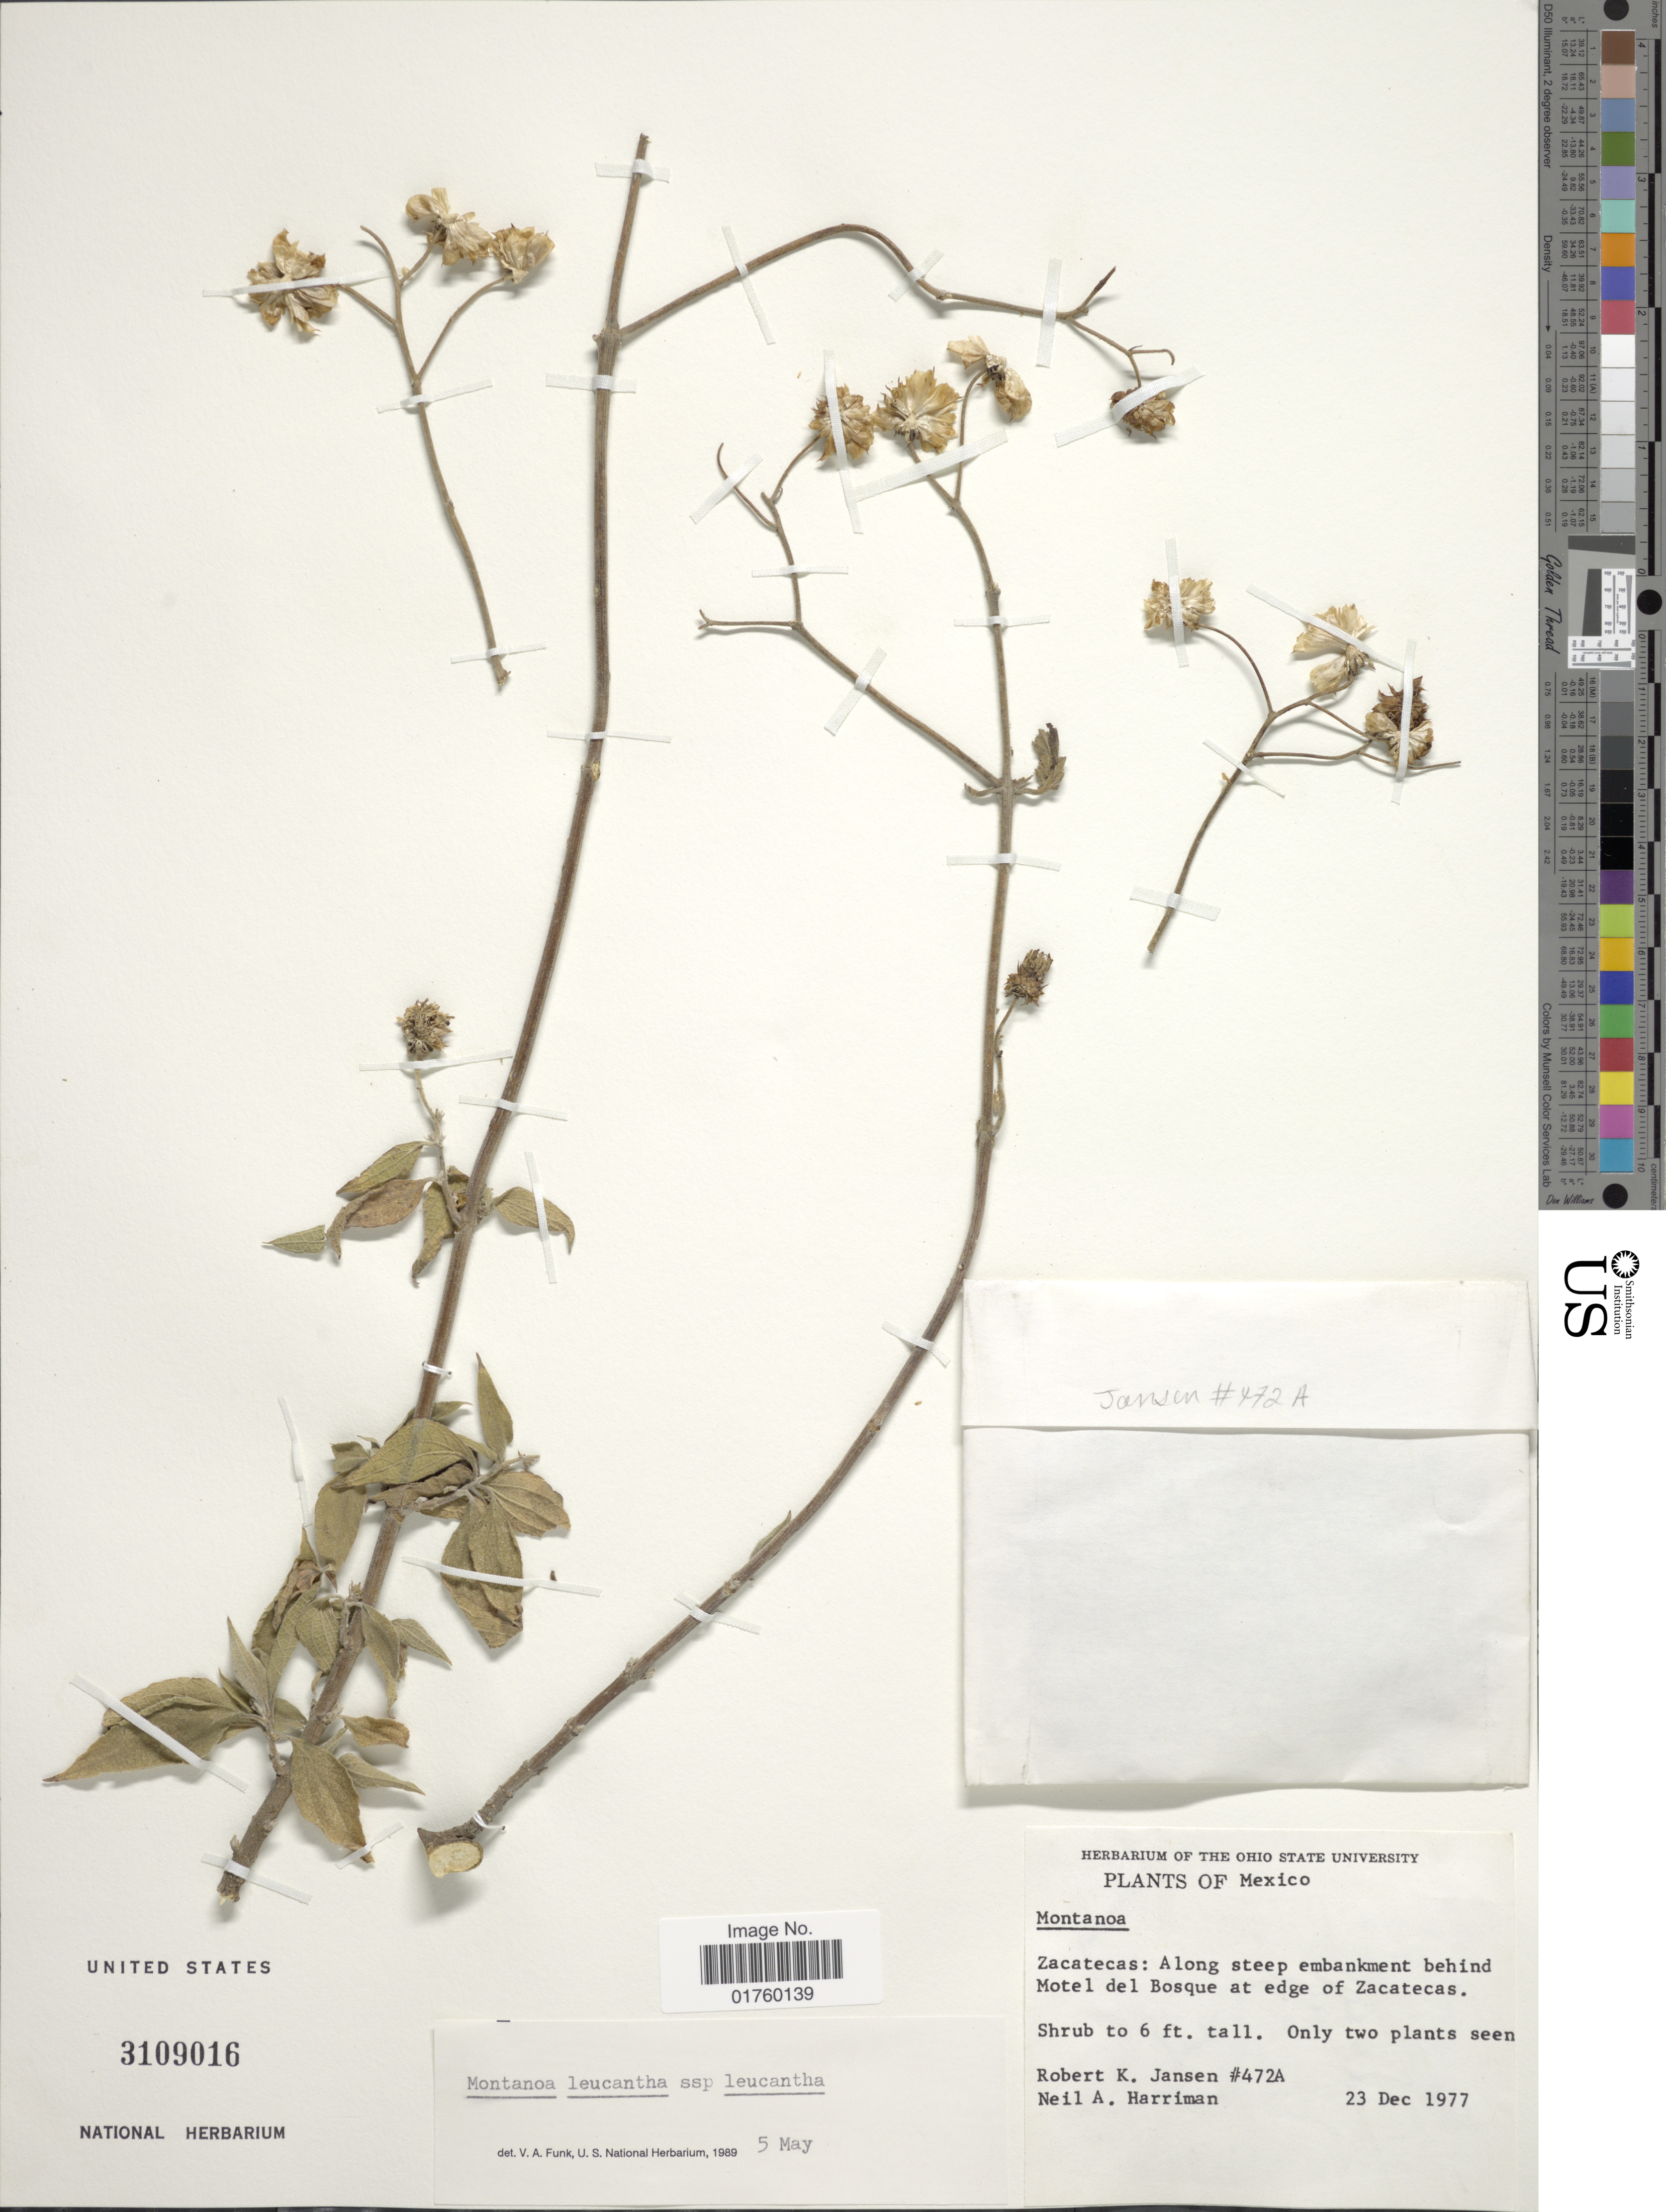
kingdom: Plantae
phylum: Tracheophyta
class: Magnoliopsida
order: Asterales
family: Asteraceae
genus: Montanoa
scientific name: Montanoa leucantha subsp. leucantha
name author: (Lag.) S.F. Blake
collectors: R. K. Jansen & N. A. Harriman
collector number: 472A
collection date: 1977-12-23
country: Mexico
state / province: Zacatecas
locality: Along steep embankment behind Motel del Bosque at edge of Zacatecas.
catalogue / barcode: US 3109016